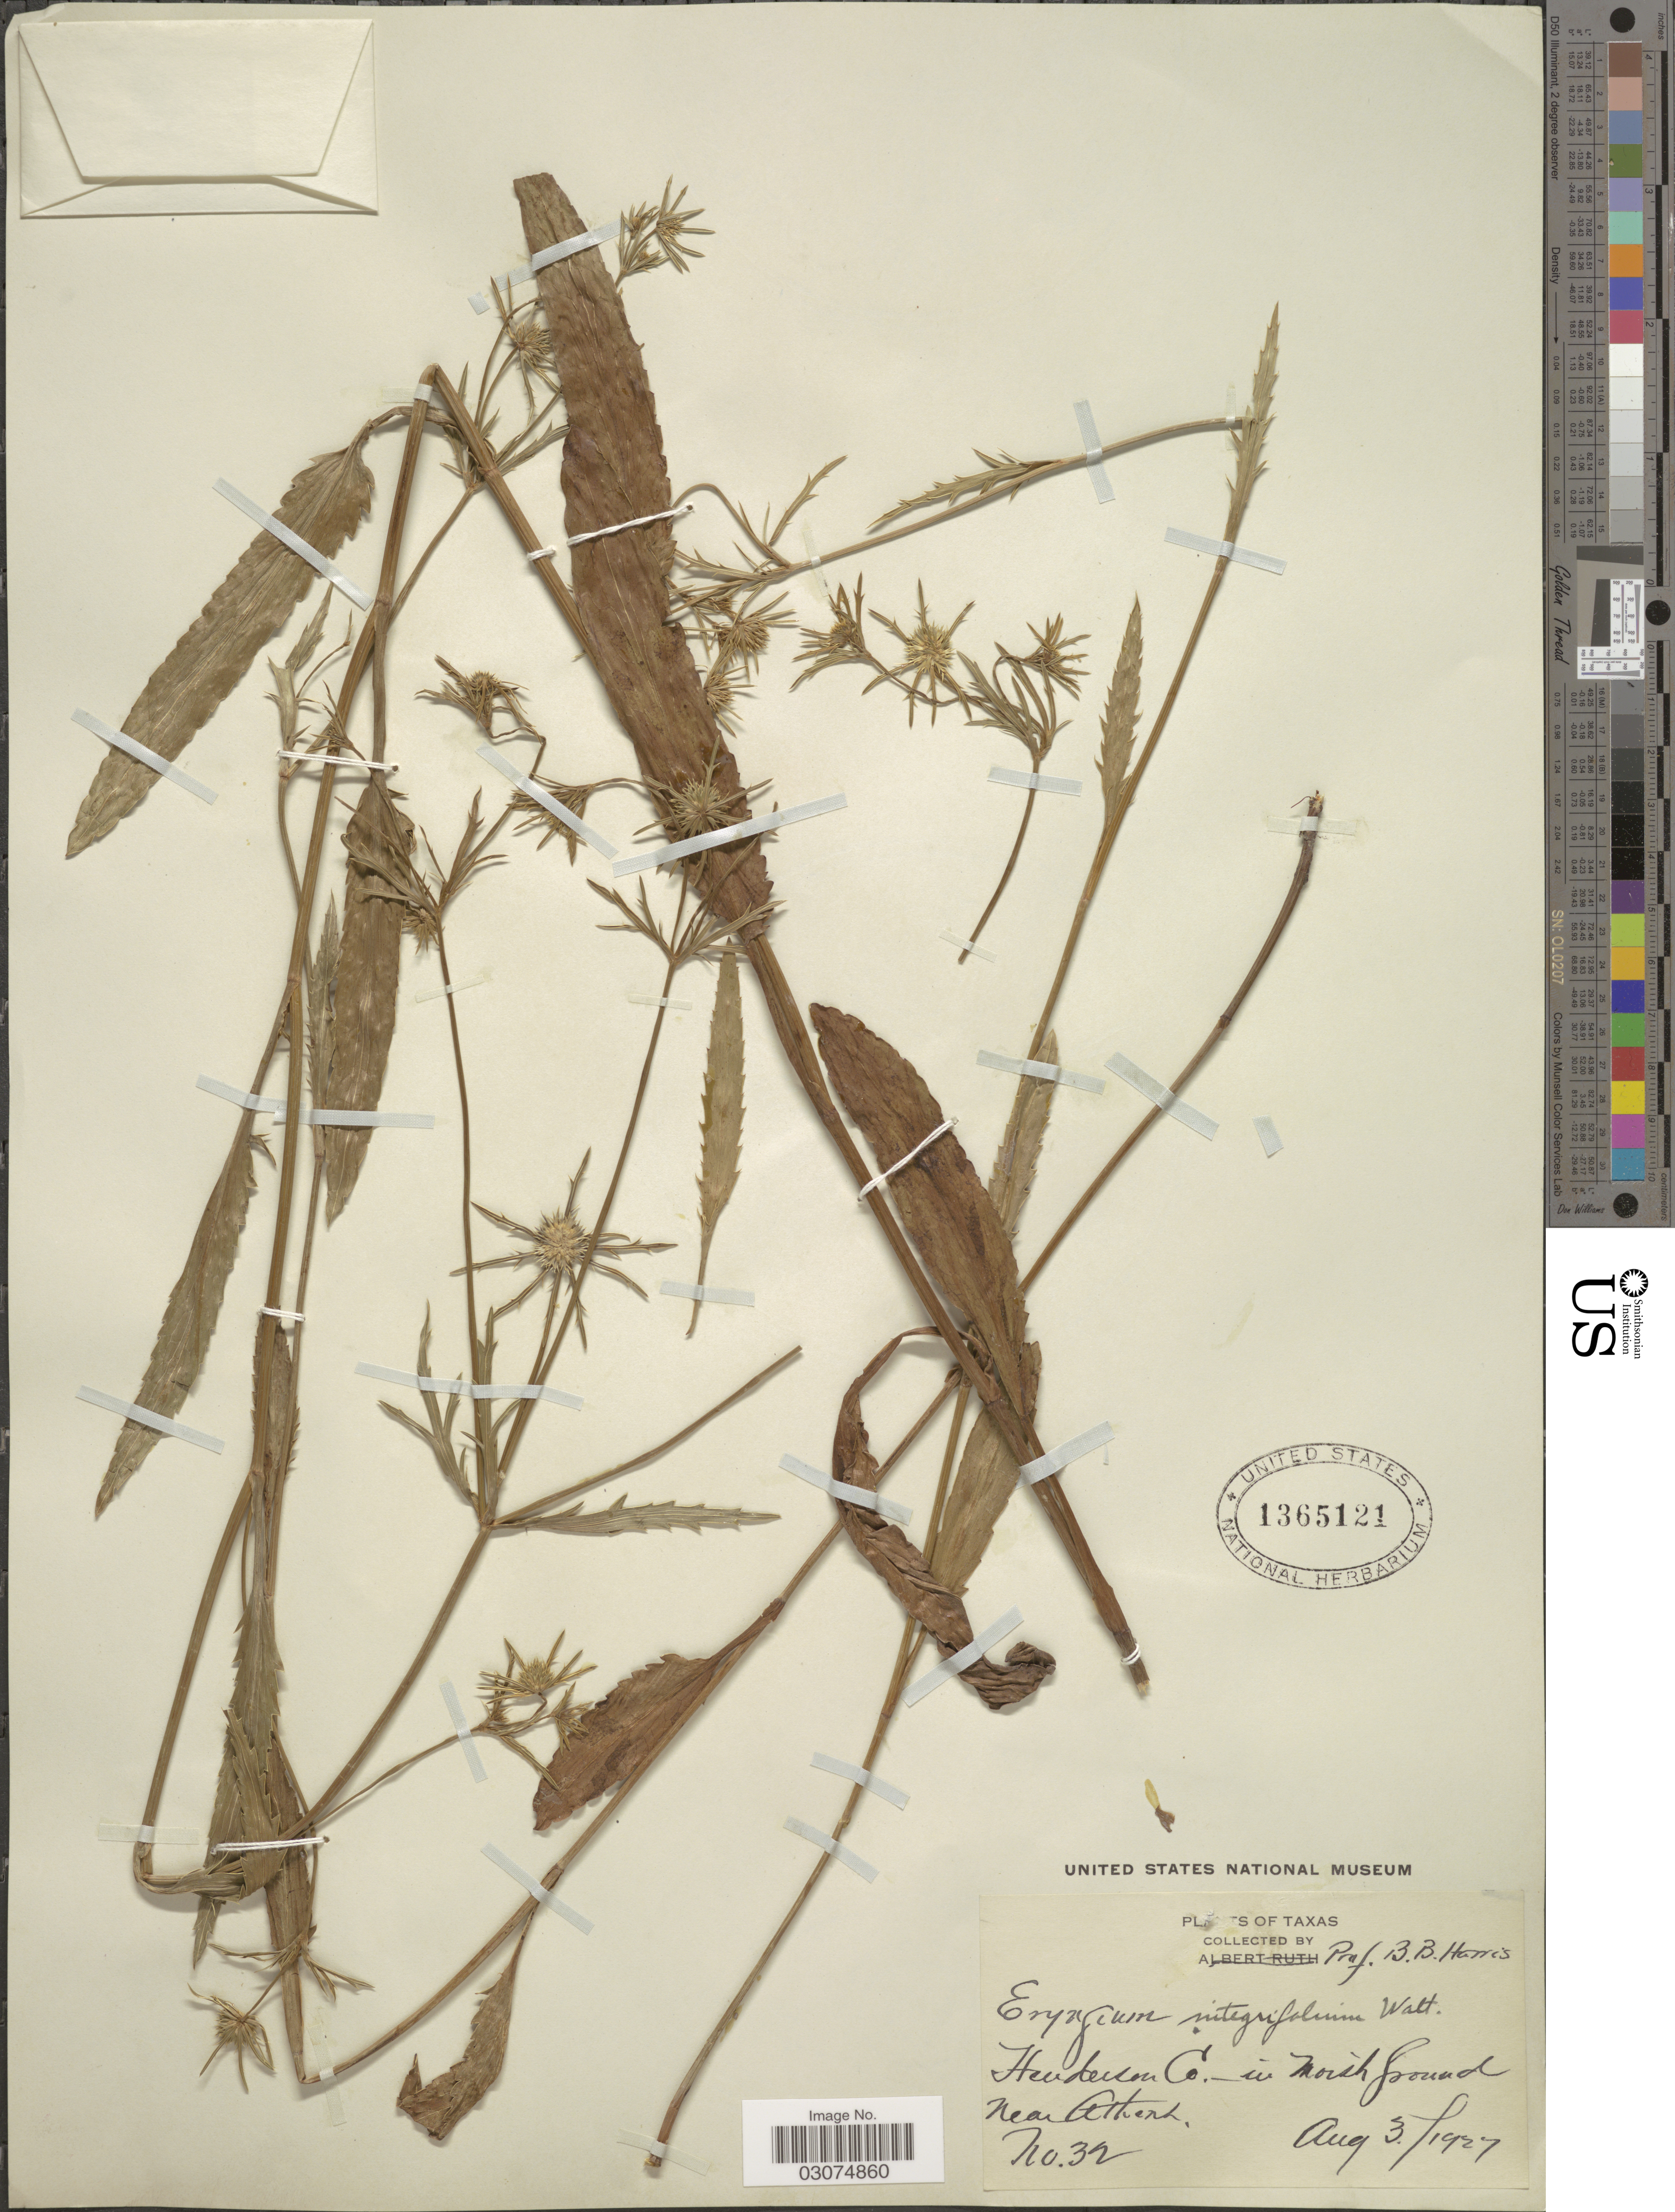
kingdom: Plantae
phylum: Tracheophyta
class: Magnoliopsida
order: Apiales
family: Apiaceae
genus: Eryngium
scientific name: Eryngium integrifolium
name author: Walter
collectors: B. B. Harris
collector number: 32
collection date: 1927-08-03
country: United States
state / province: Texas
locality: Henderson Co. - North Ground near Athens.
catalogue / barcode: US 1365121